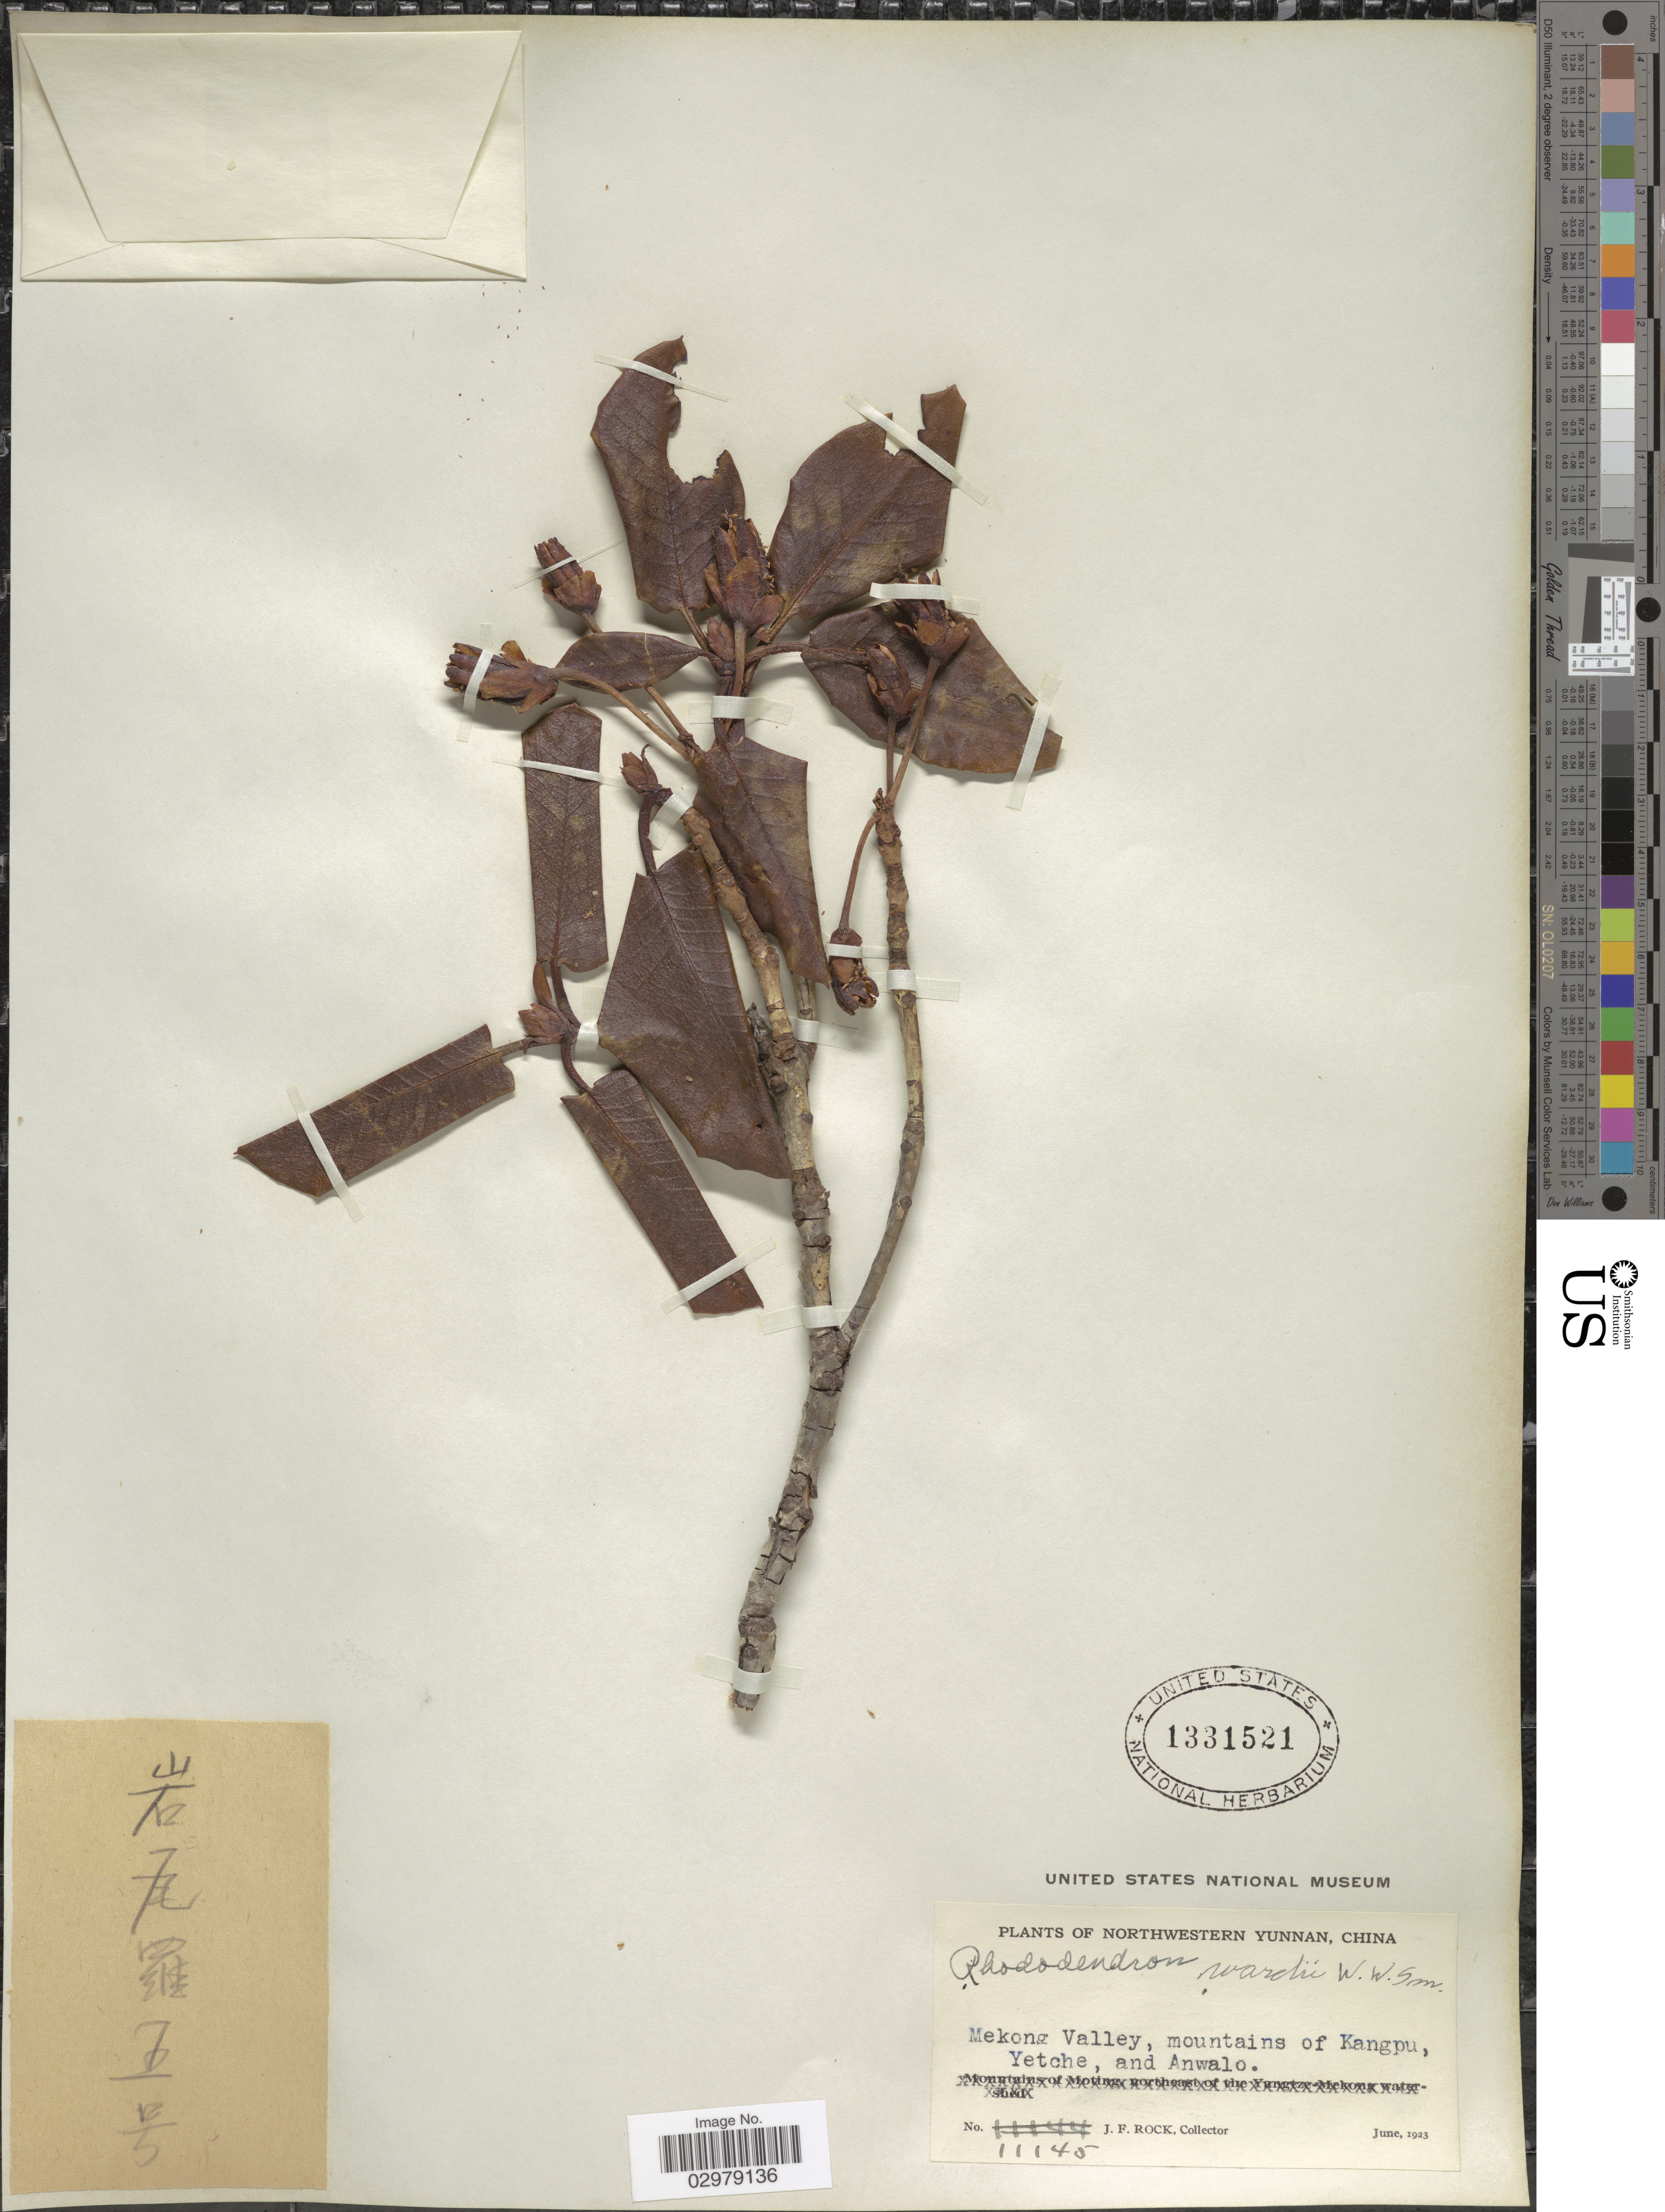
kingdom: Plantae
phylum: Tracheophyta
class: Magnoliopsida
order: Ericales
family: Ericaceae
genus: Rhododendron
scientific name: Rhododendron wardii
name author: W.W. Sm.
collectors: J. Rock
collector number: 11145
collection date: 1923-06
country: China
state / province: Yunnan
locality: Northwestern Yunnan. Mekong Valley, mountains of Kangpu, Yetche, and Anwalo.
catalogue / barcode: US 1331521